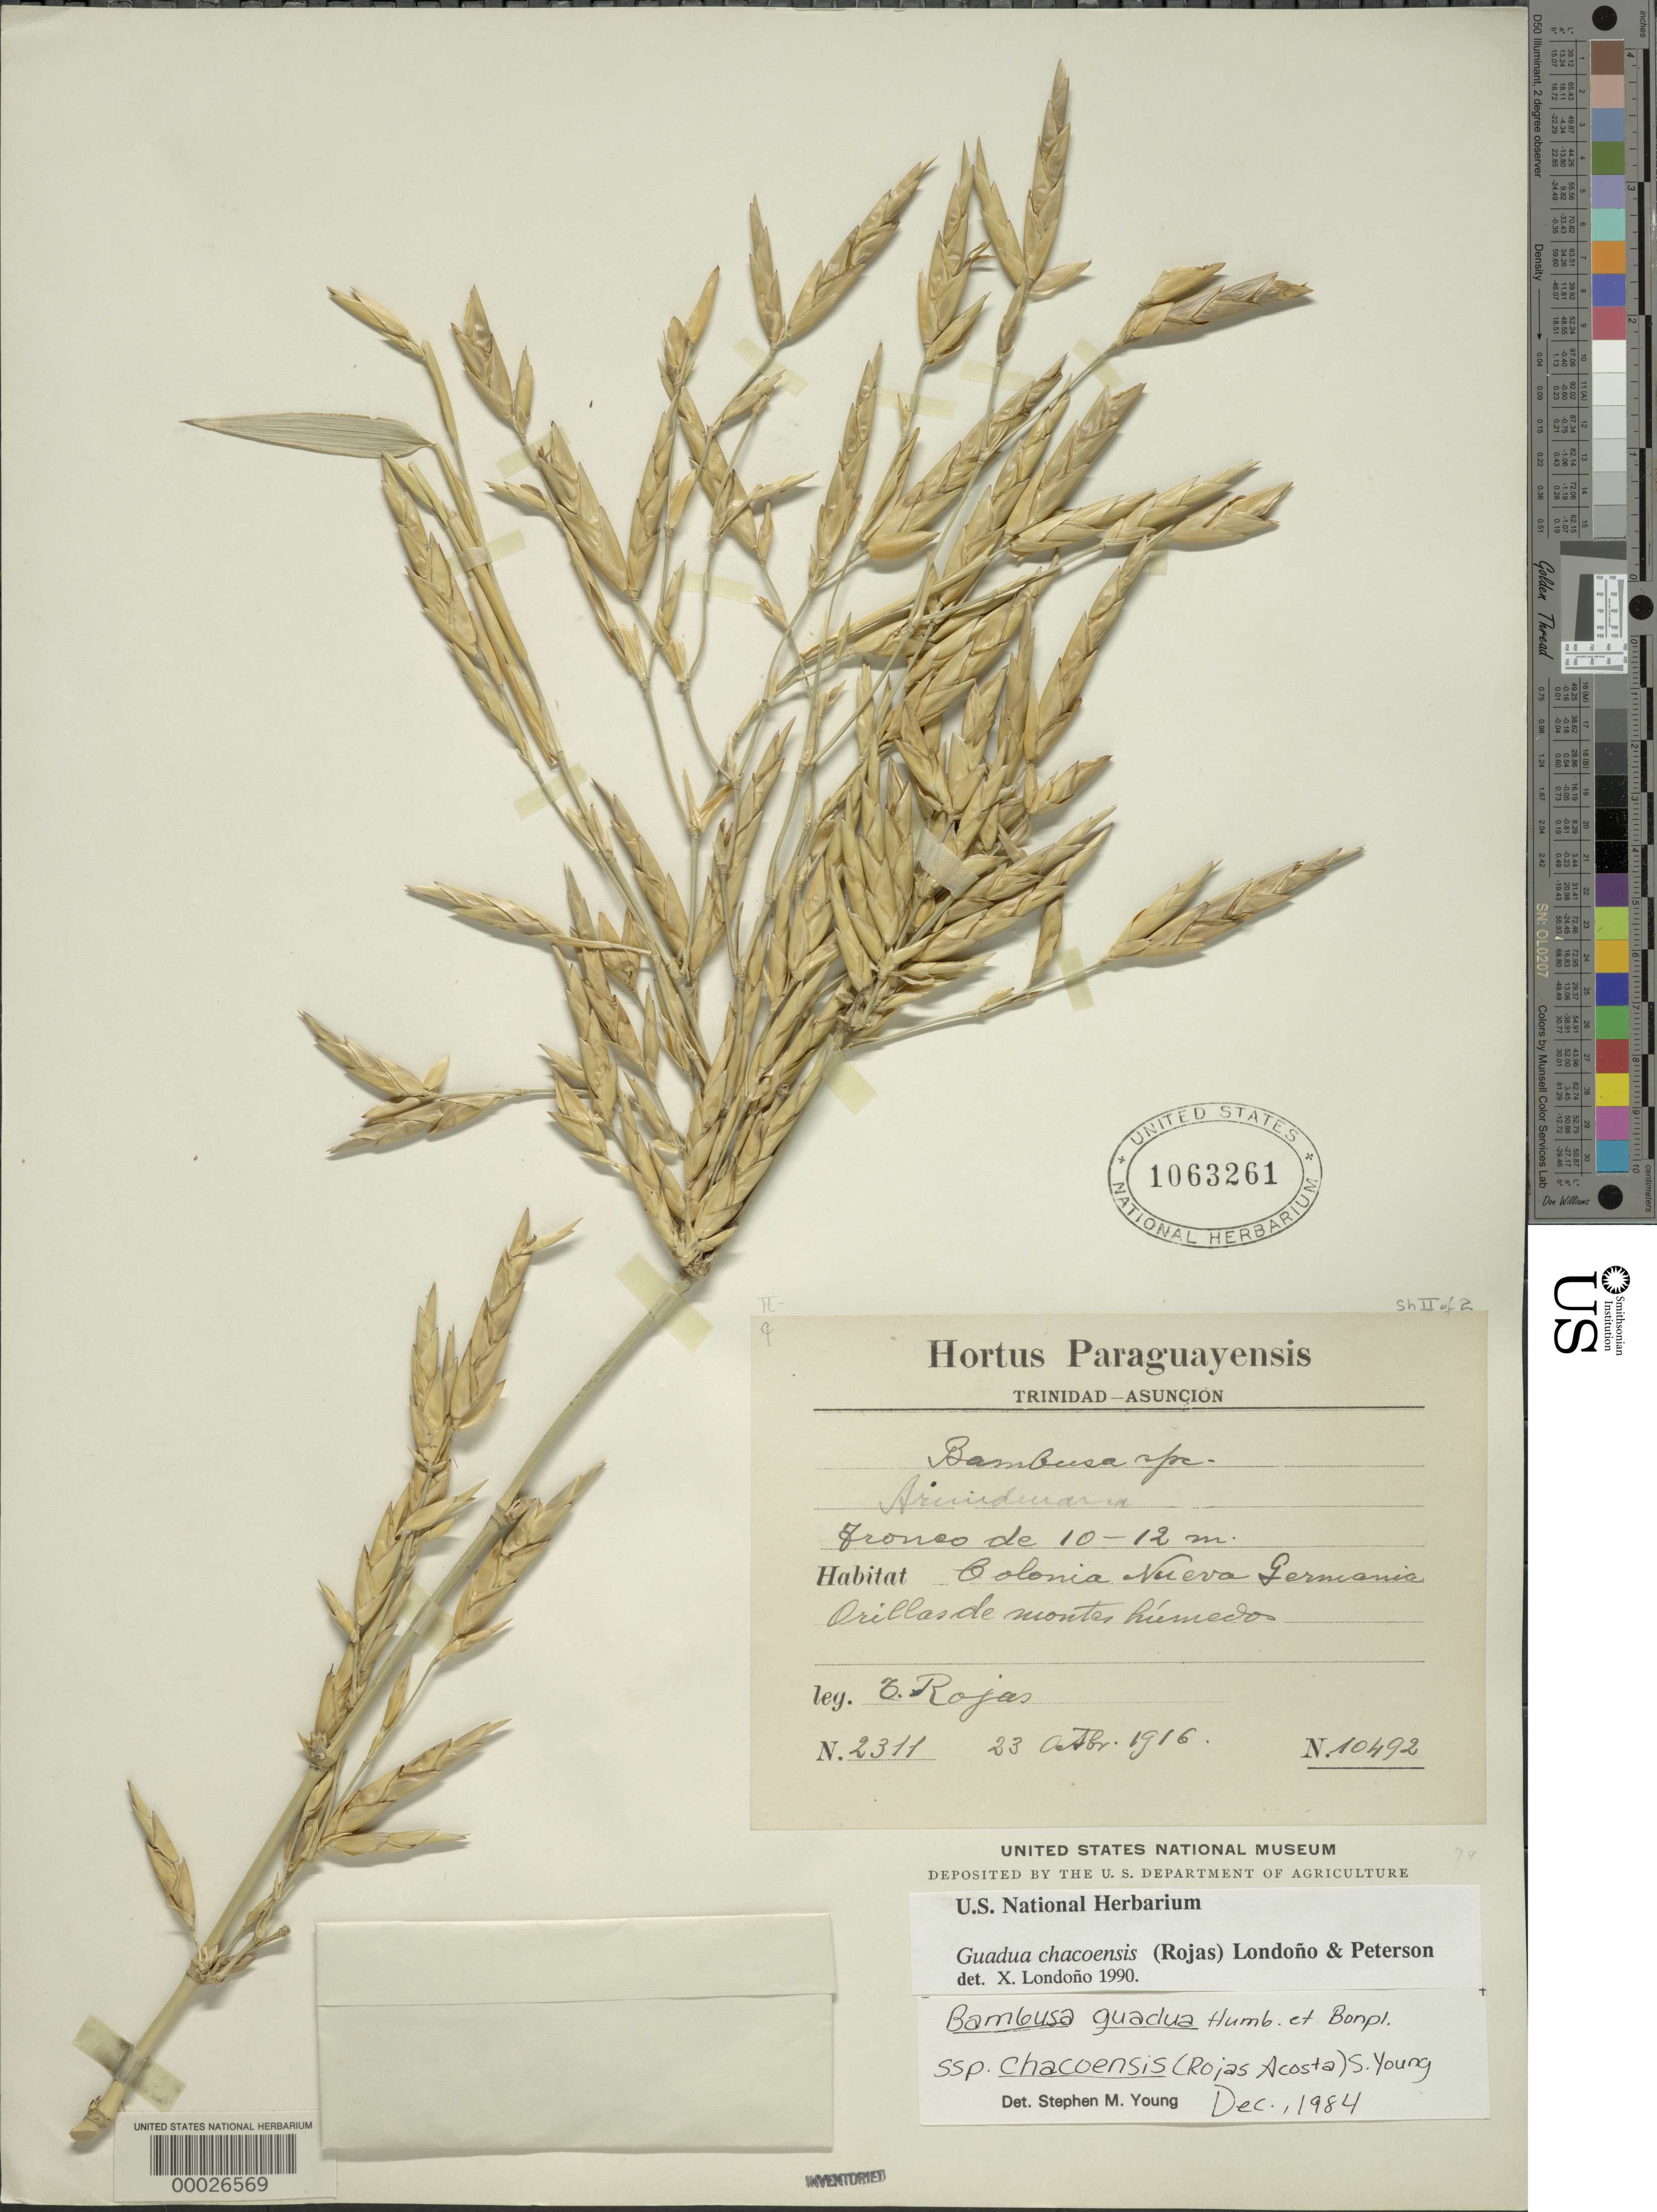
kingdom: Plantae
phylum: Tracheophyta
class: Liliopsida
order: Poales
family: Poaceae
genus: Guadua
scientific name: Guadua chacoensis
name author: (Rojas) Londoño & P.M. Peterson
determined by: Londoño, X., (TULV), Jardin Botanico "Juan Maria Cespedes"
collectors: T. Rojas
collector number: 2311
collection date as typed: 23 Oct 1916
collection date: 1916-10-23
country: Paraguay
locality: Colonia nueva germania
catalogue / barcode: US 1063261